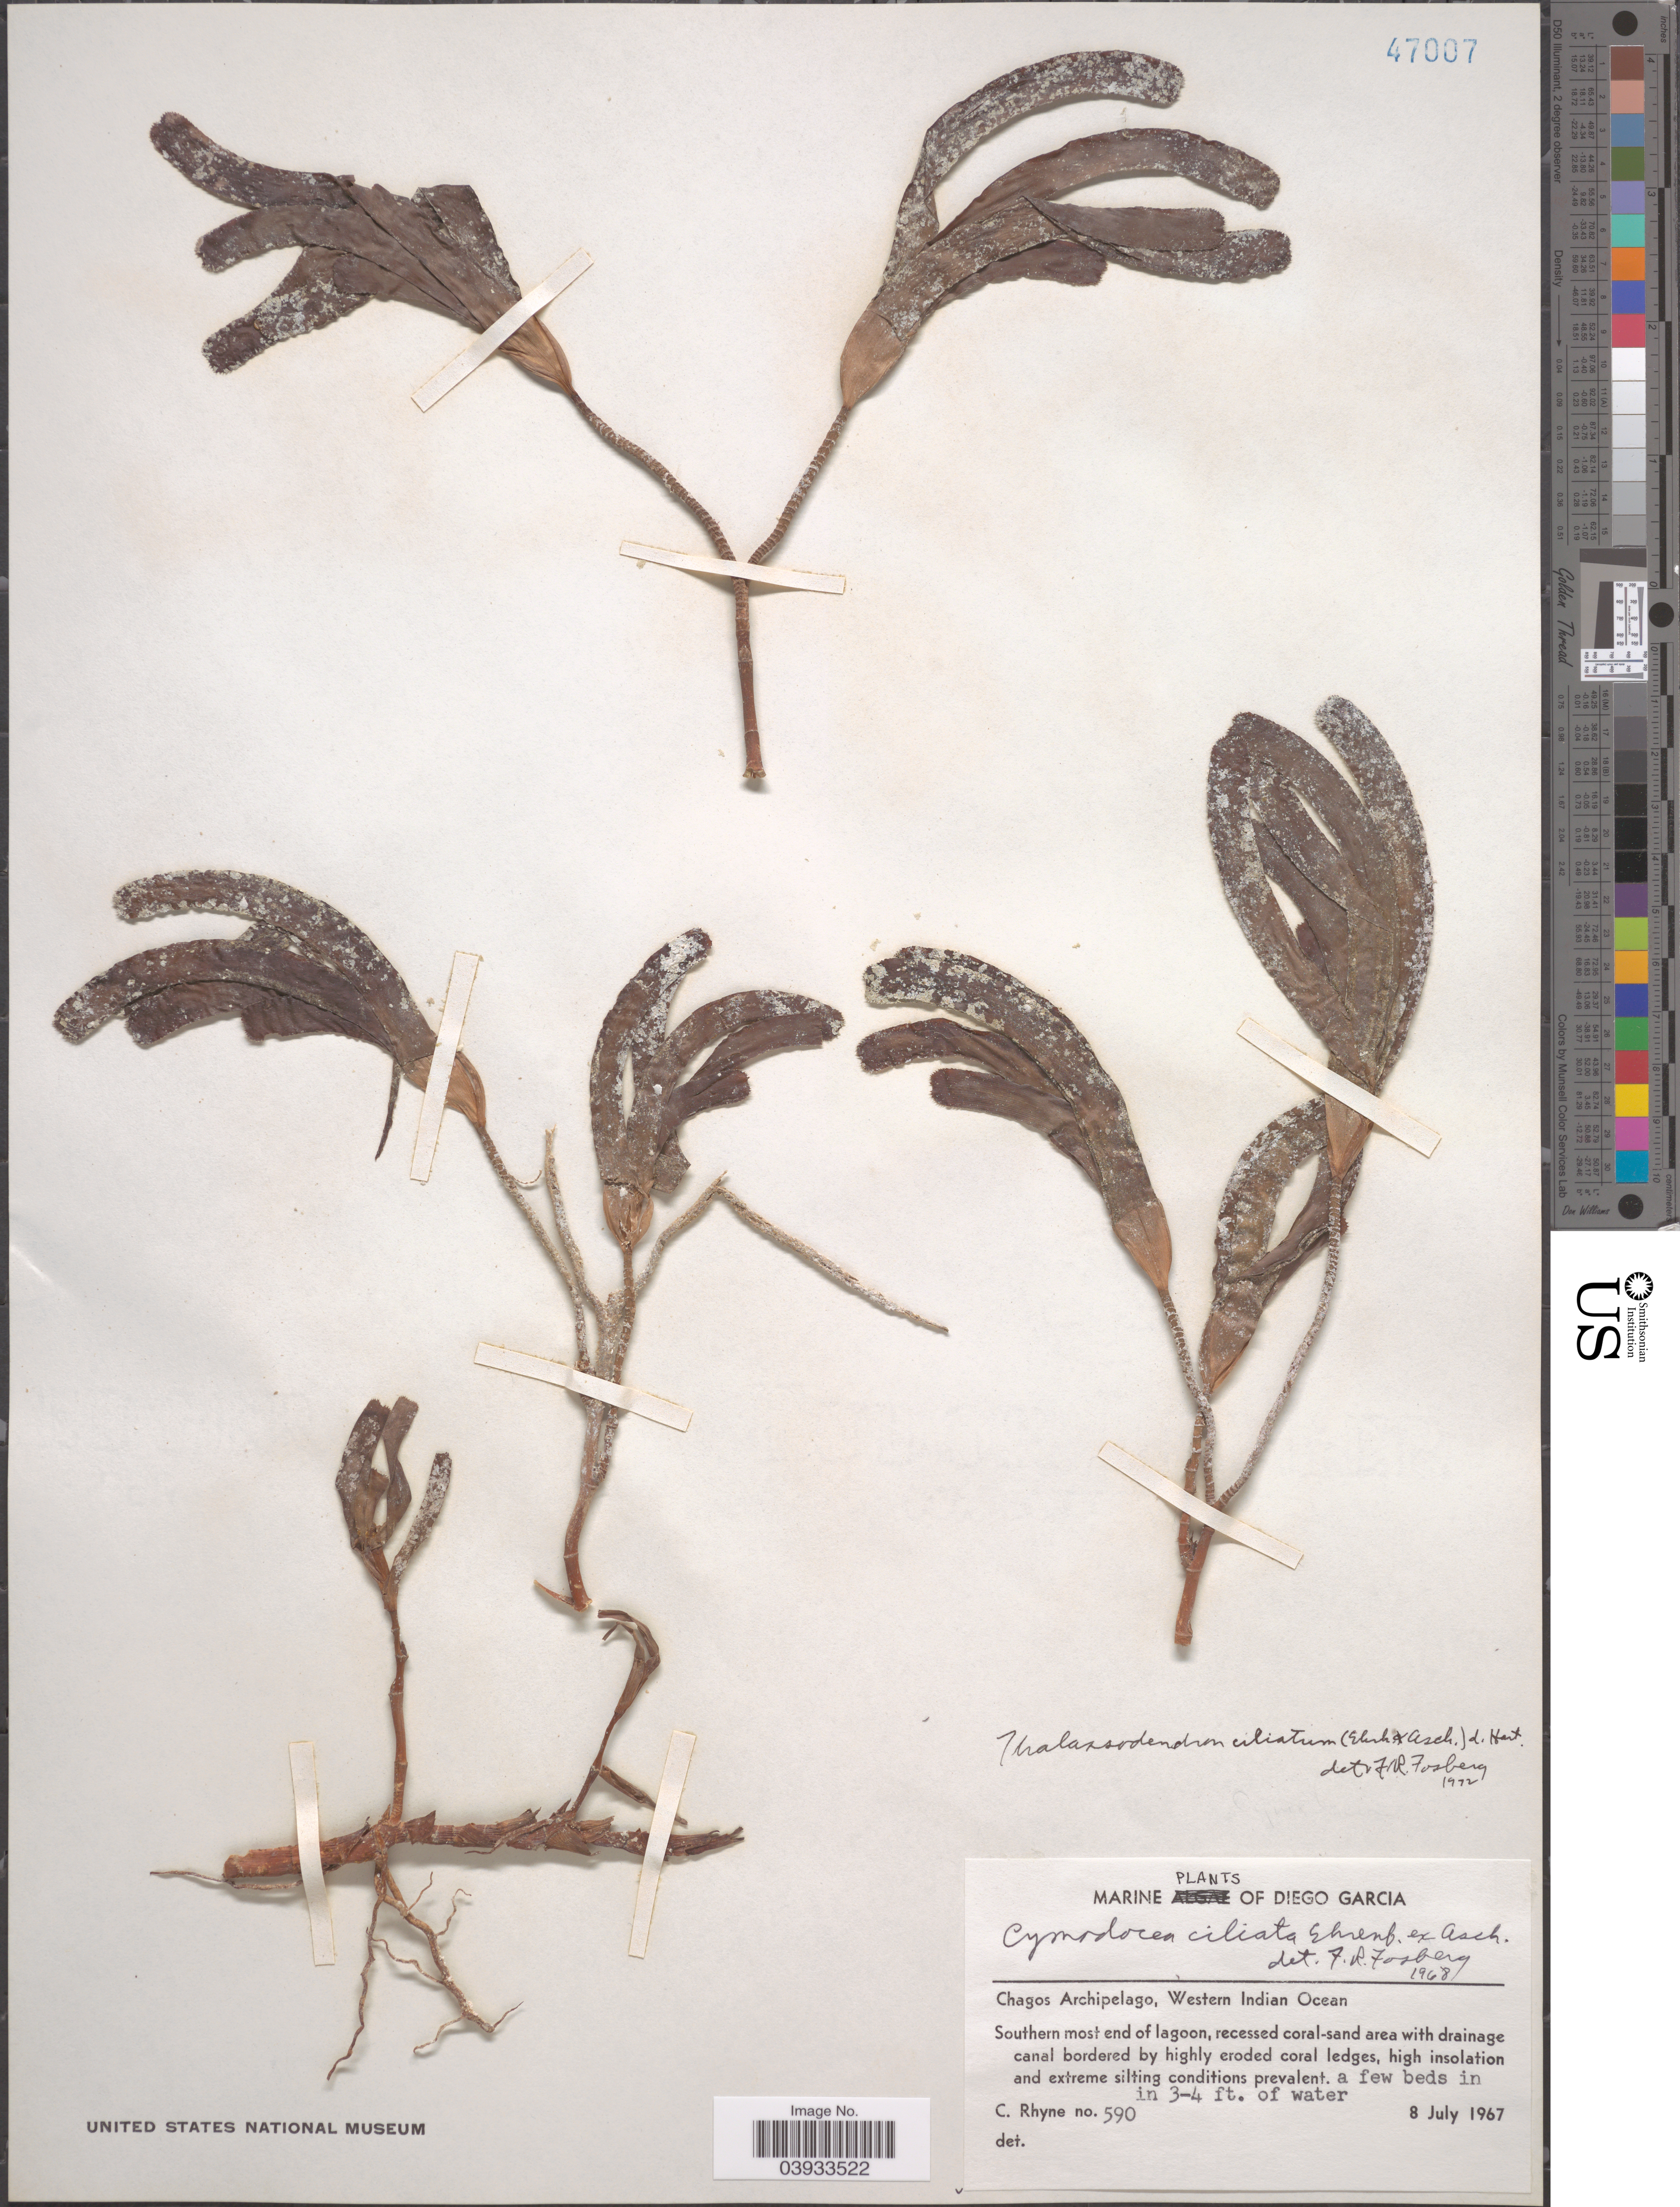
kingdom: Plantae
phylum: Tracheophyta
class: Liliopsida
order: Alismatales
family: Cymodoceaceae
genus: Thalassodendron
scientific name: Thalassodendron ciliatum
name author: (Forssk.) Hartog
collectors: C. Rhyne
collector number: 590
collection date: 1967-07-08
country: British Indian Ocean Territory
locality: Diego Garcia. Chagos Archipelago, Western Indian Ocean. Southern most end of lagoon.